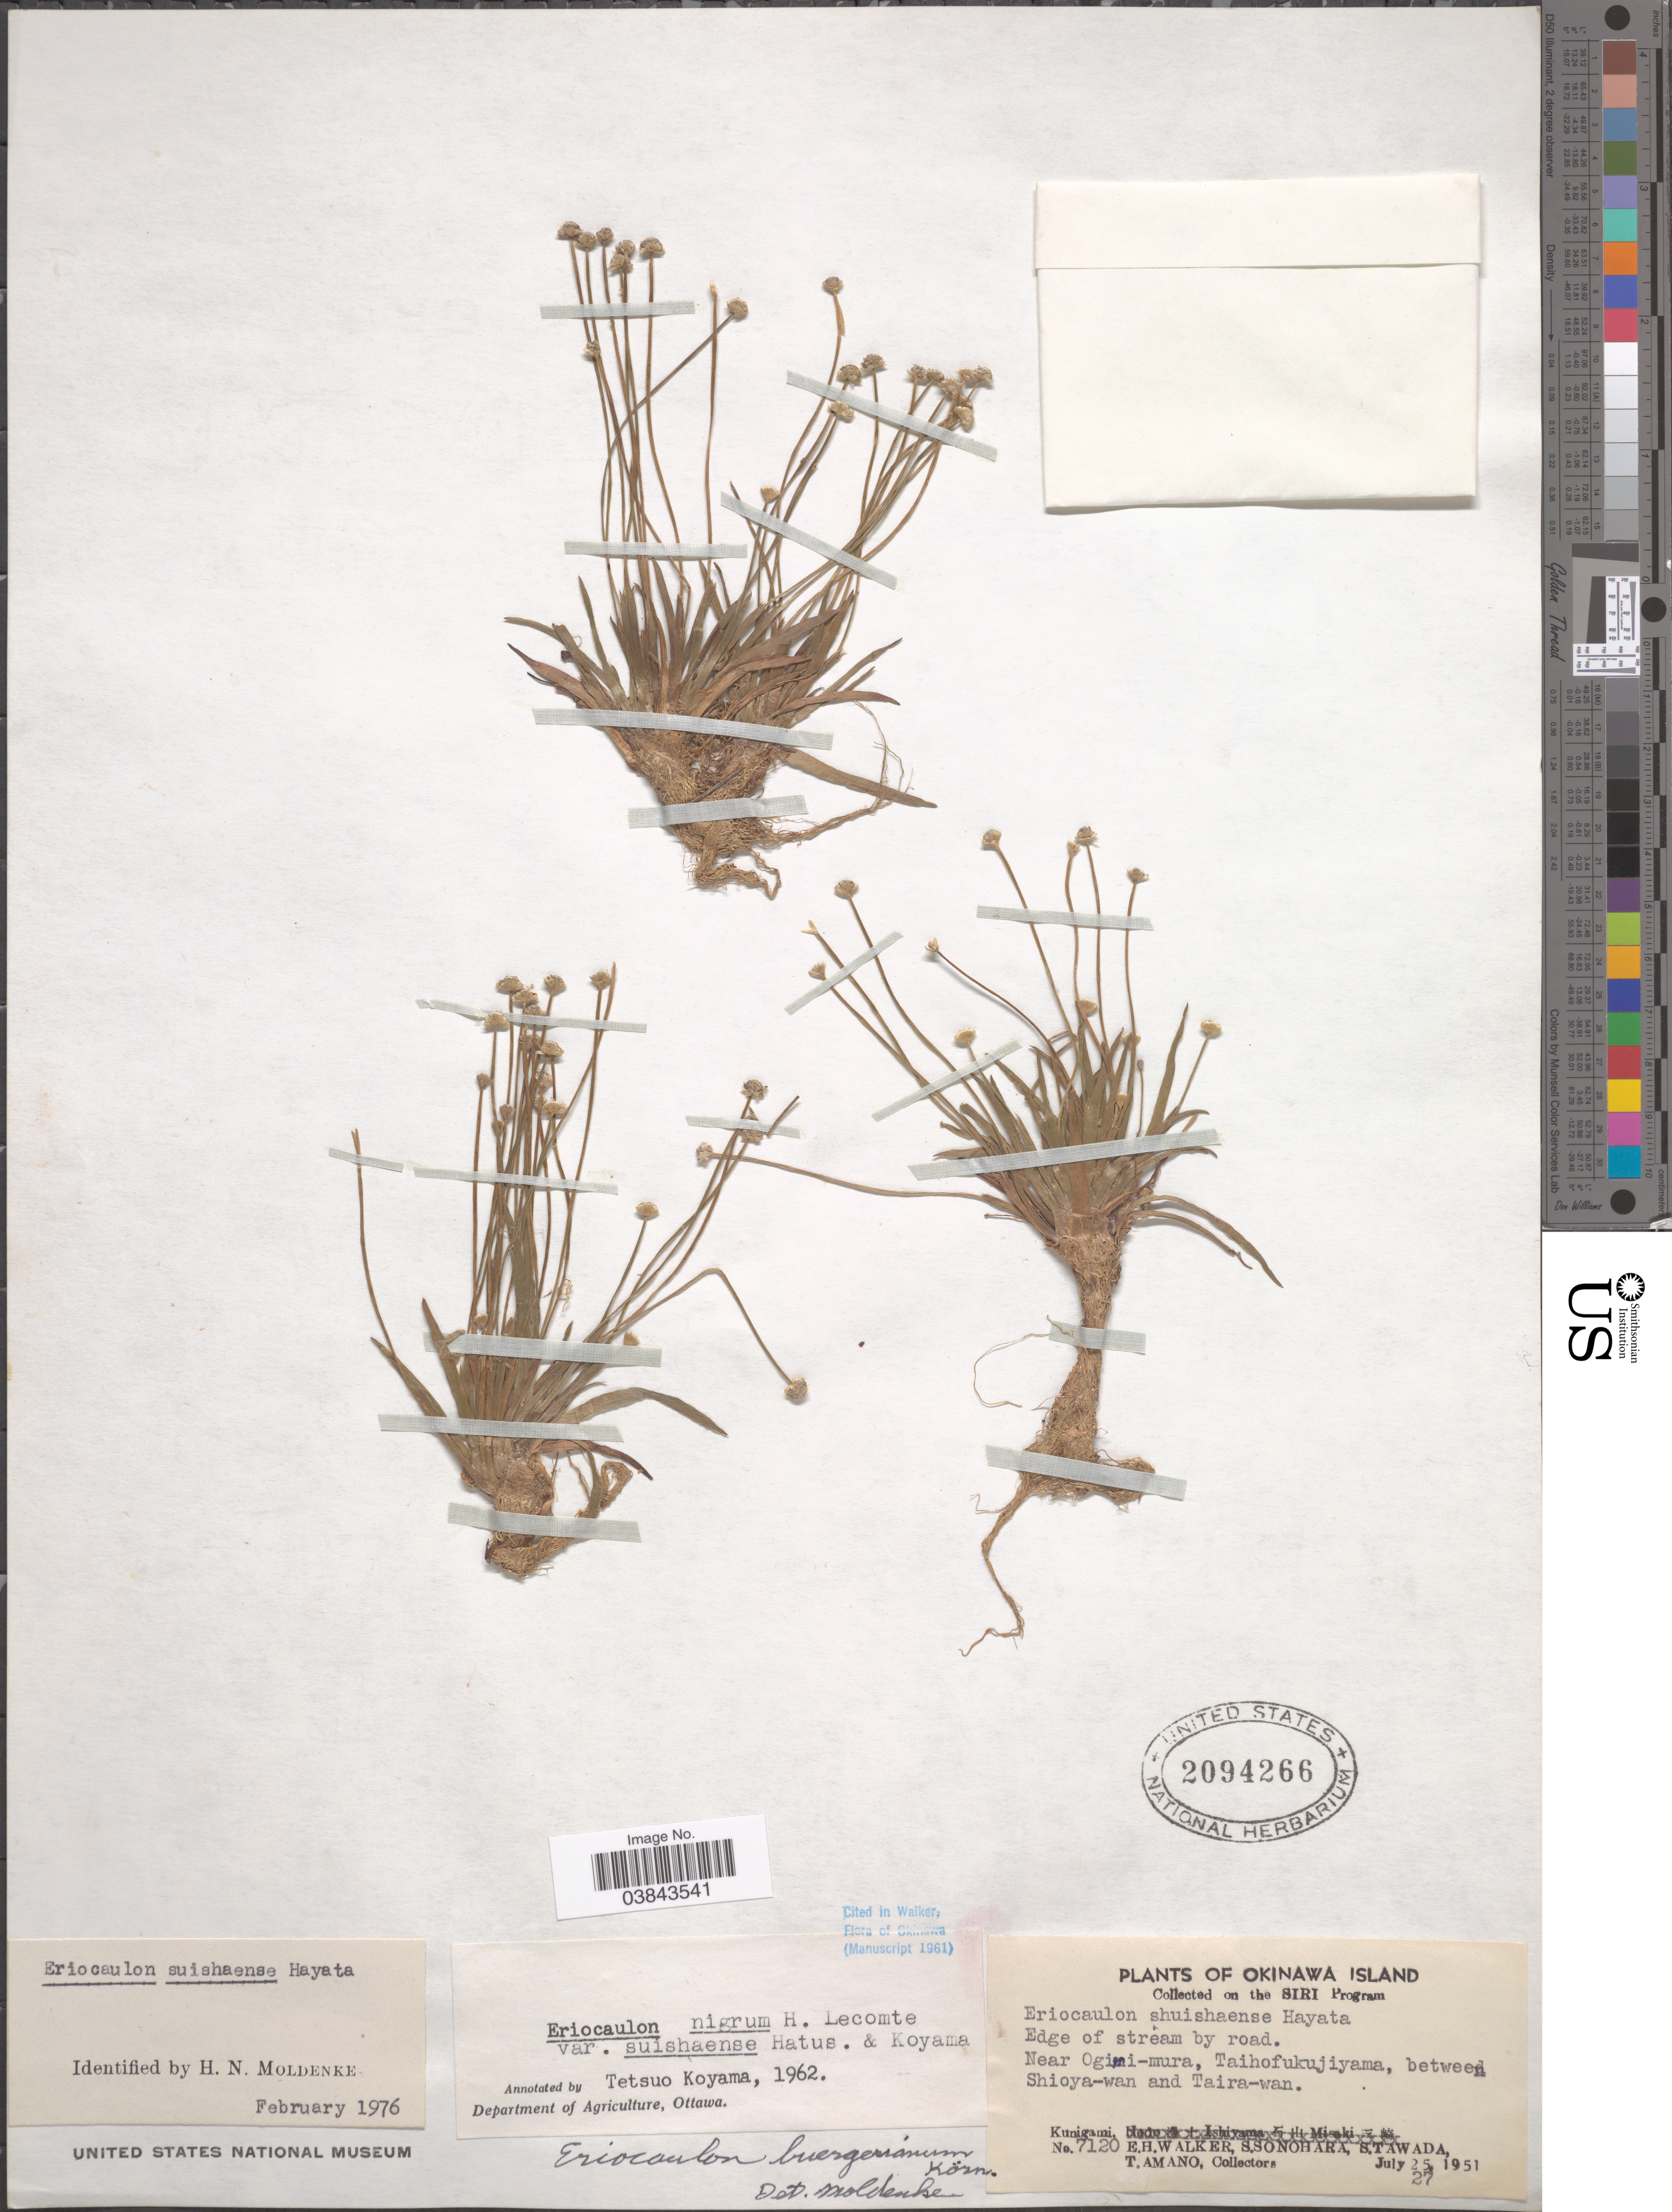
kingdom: Plantae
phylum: Tracheophyta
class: Liliopsida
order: Poales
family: Eriocaulaceae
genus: Eriocaulon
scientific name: Eriocaulon suishaense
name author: Hayata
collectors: E. H. Walker, S. Sonohara, S. Tawada & T. Amano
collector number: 7120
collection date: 1951-07-25/1951-07-27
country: Japan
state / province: Okinawa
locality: Okinawa Island. Near Ogimi-mura, Taihofukujiyama, between Shioya-wan and Taira-wan. Kunigami.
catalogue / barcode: US 2094266